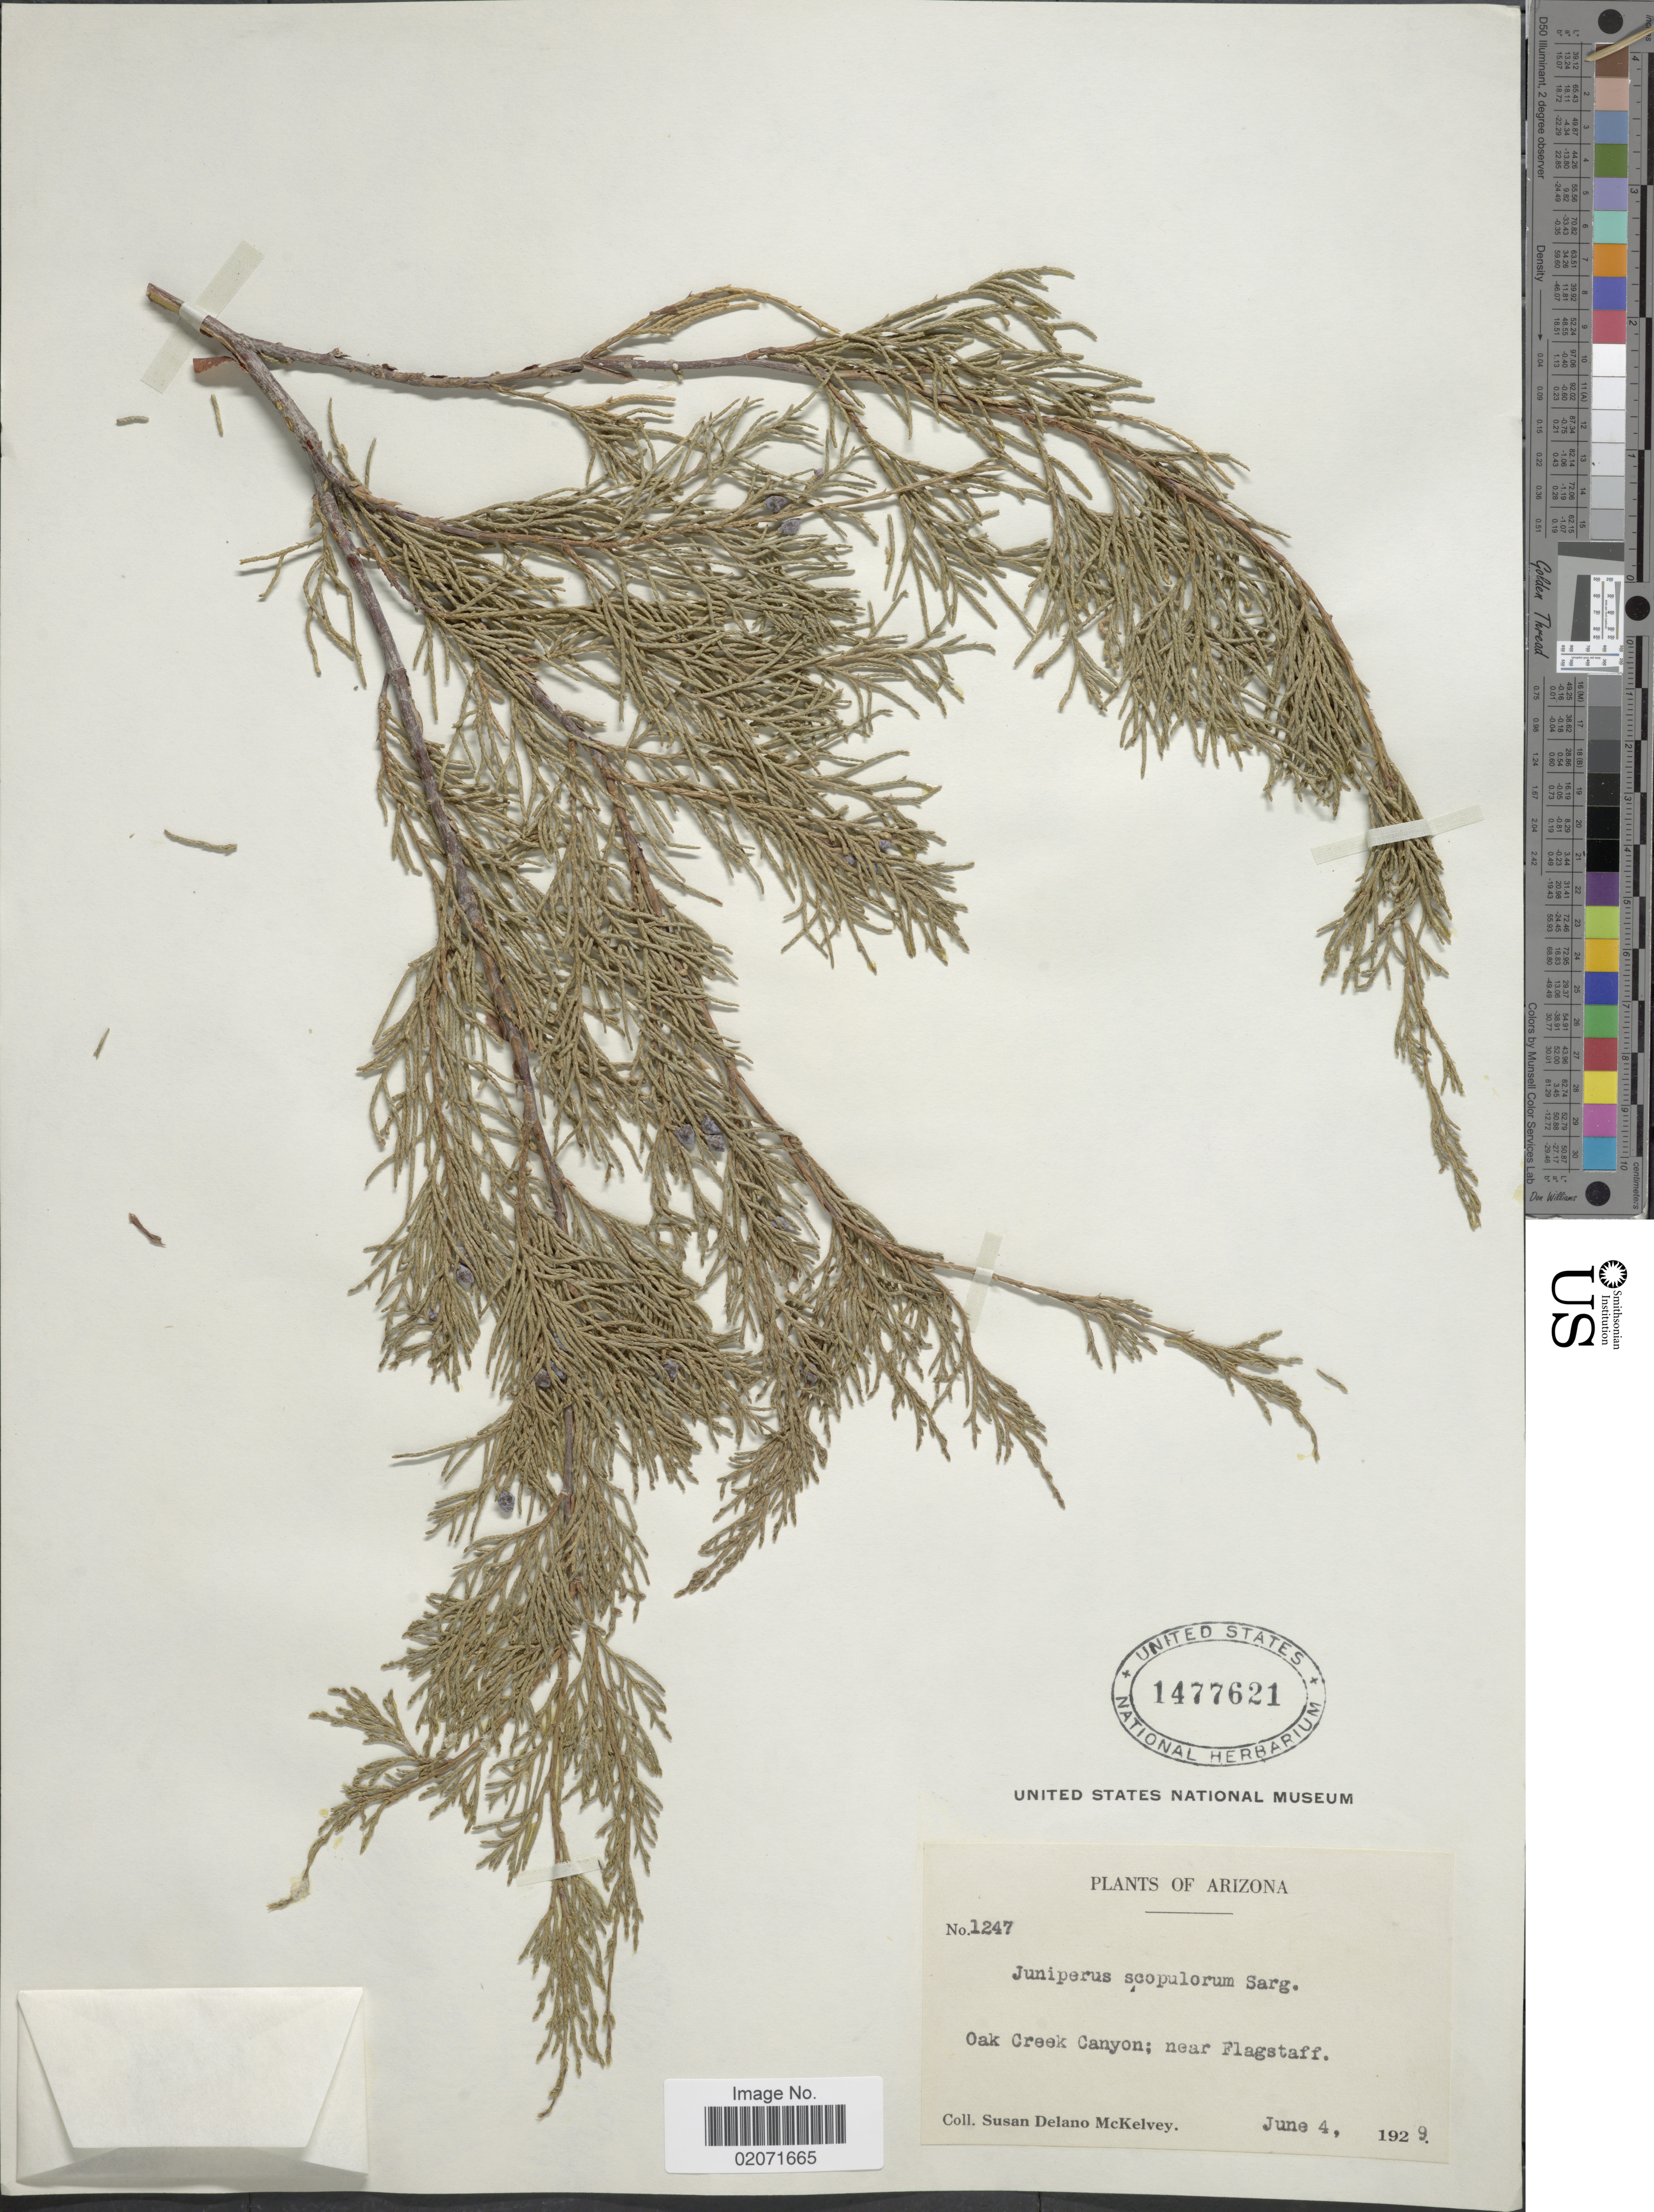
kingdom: Plantae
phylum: Tracheophyta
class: Pinopsida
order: Pinales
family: Cupressaceae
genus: Juniperus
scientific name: Juniperus scopulorum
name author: Sarg.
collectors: S. A. McKelvey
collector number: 1247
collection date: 1929-06-04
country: United States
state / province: Arizona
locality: Oak Creek Canyon, near Flagstaff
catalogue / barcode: US 1477621